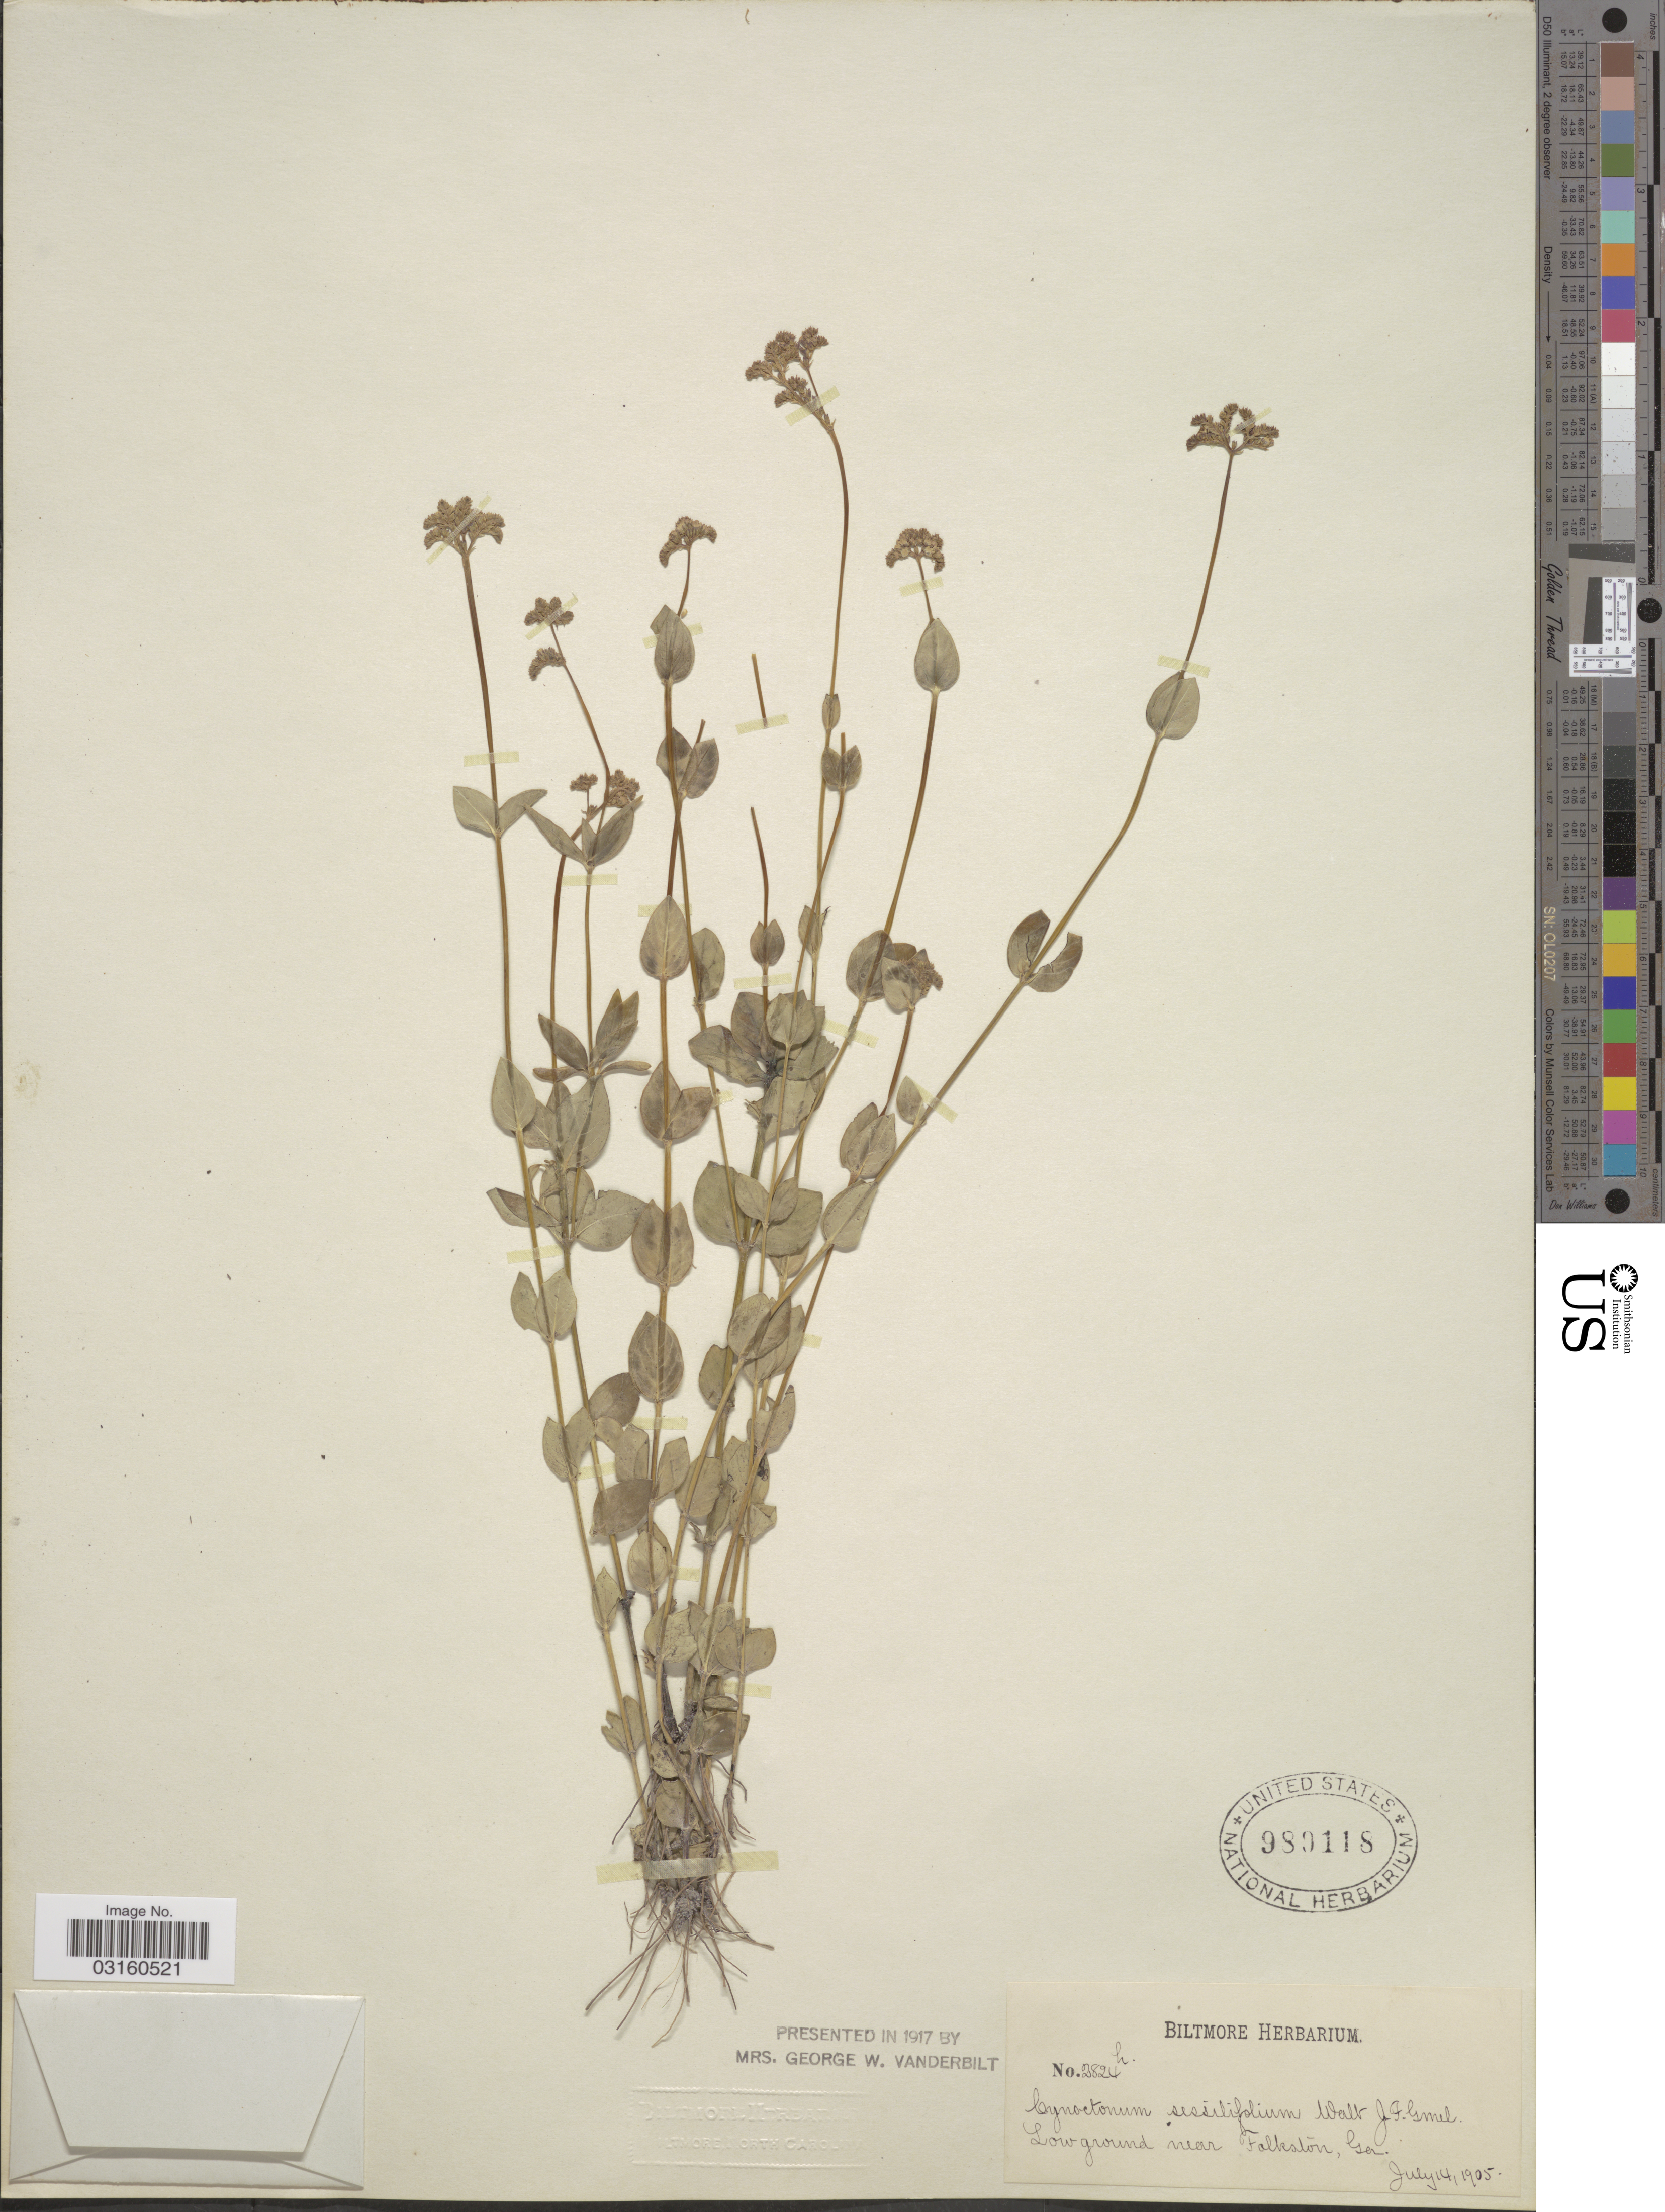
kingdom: Plantae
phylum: Tracheophyta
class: Magnoliopsida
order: Gentianales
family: Loganiaceae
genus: Mitreola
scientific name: Mitreola sessilifolia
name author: (J.F. Gmel.) G. Don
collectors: ex herb. Biltmore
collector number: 2824h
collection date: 1905-07-14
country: United States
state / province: Georgia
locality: Low ground near Folkston, Ga.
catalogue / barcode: US 980118